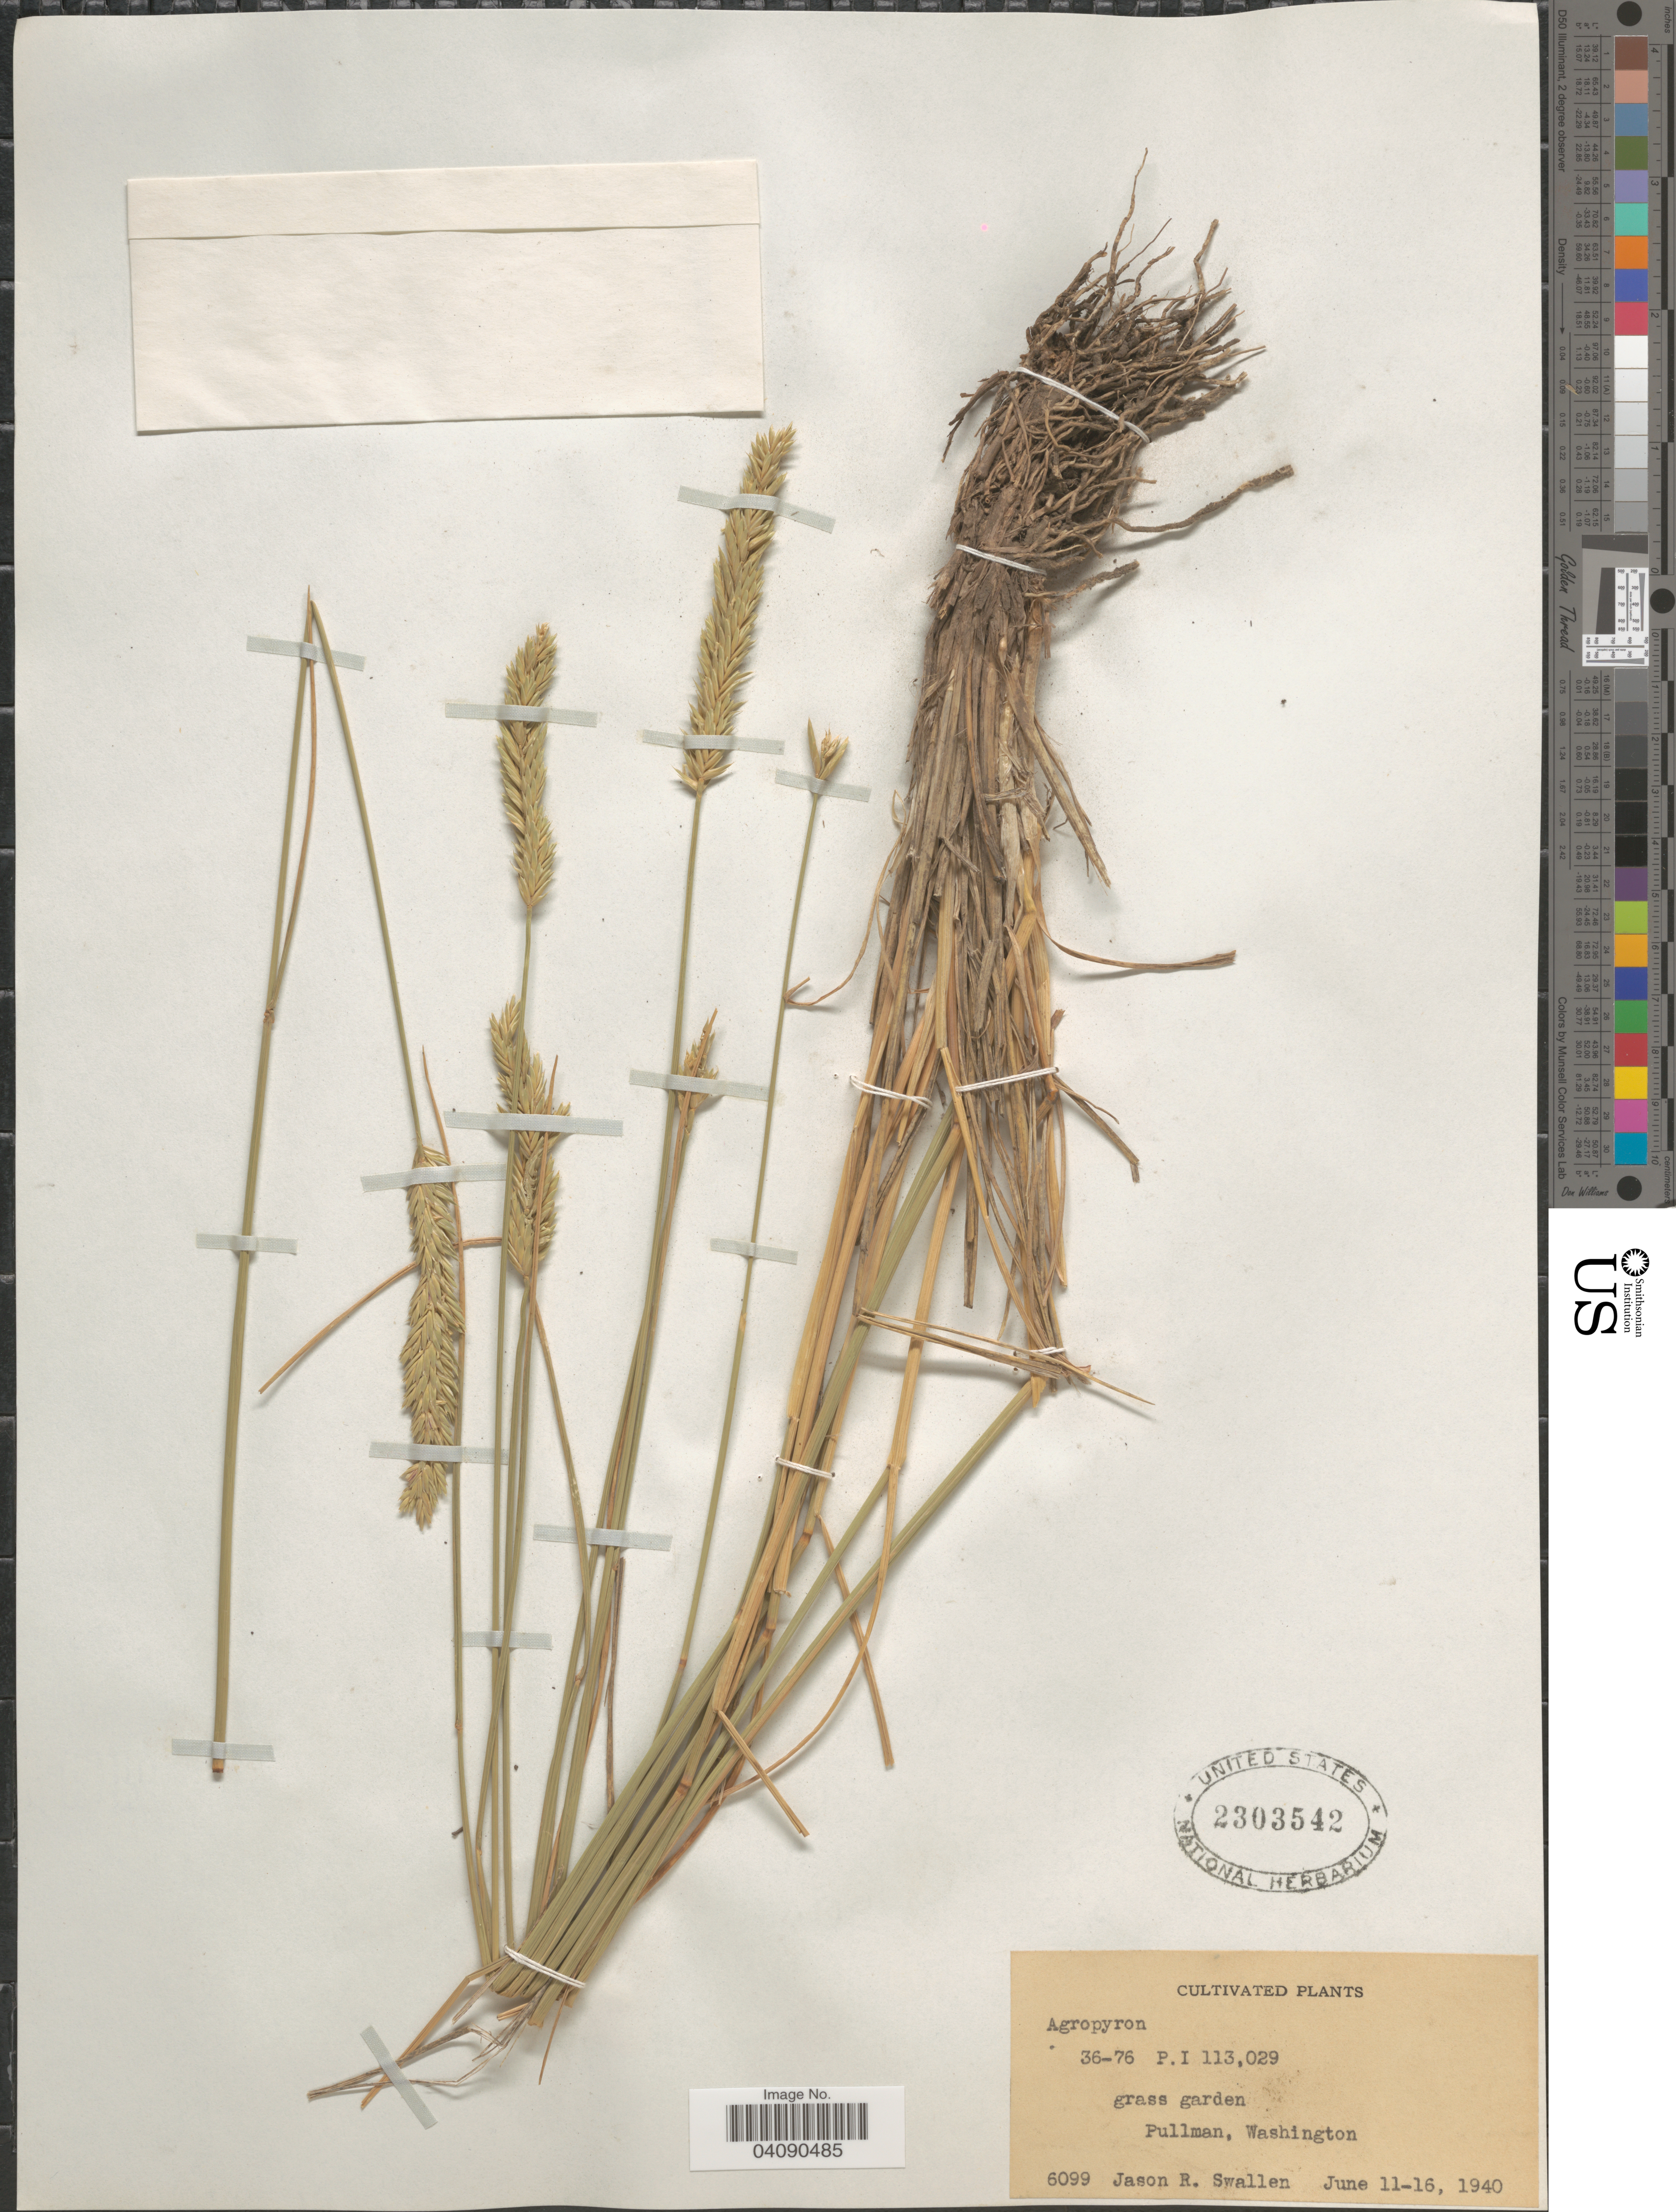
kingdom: Plantae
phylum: Tracheophyta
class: Liliopsida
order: Poales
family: Poaceae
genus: Agropyron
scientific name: Agropyron sp.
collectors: J. R. Swallen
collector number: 6099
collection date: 1940-06-11/1940-06-16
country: United States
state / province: Washington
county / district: Whitman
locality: Grass garden. Pullman.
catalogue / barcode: US 2303542